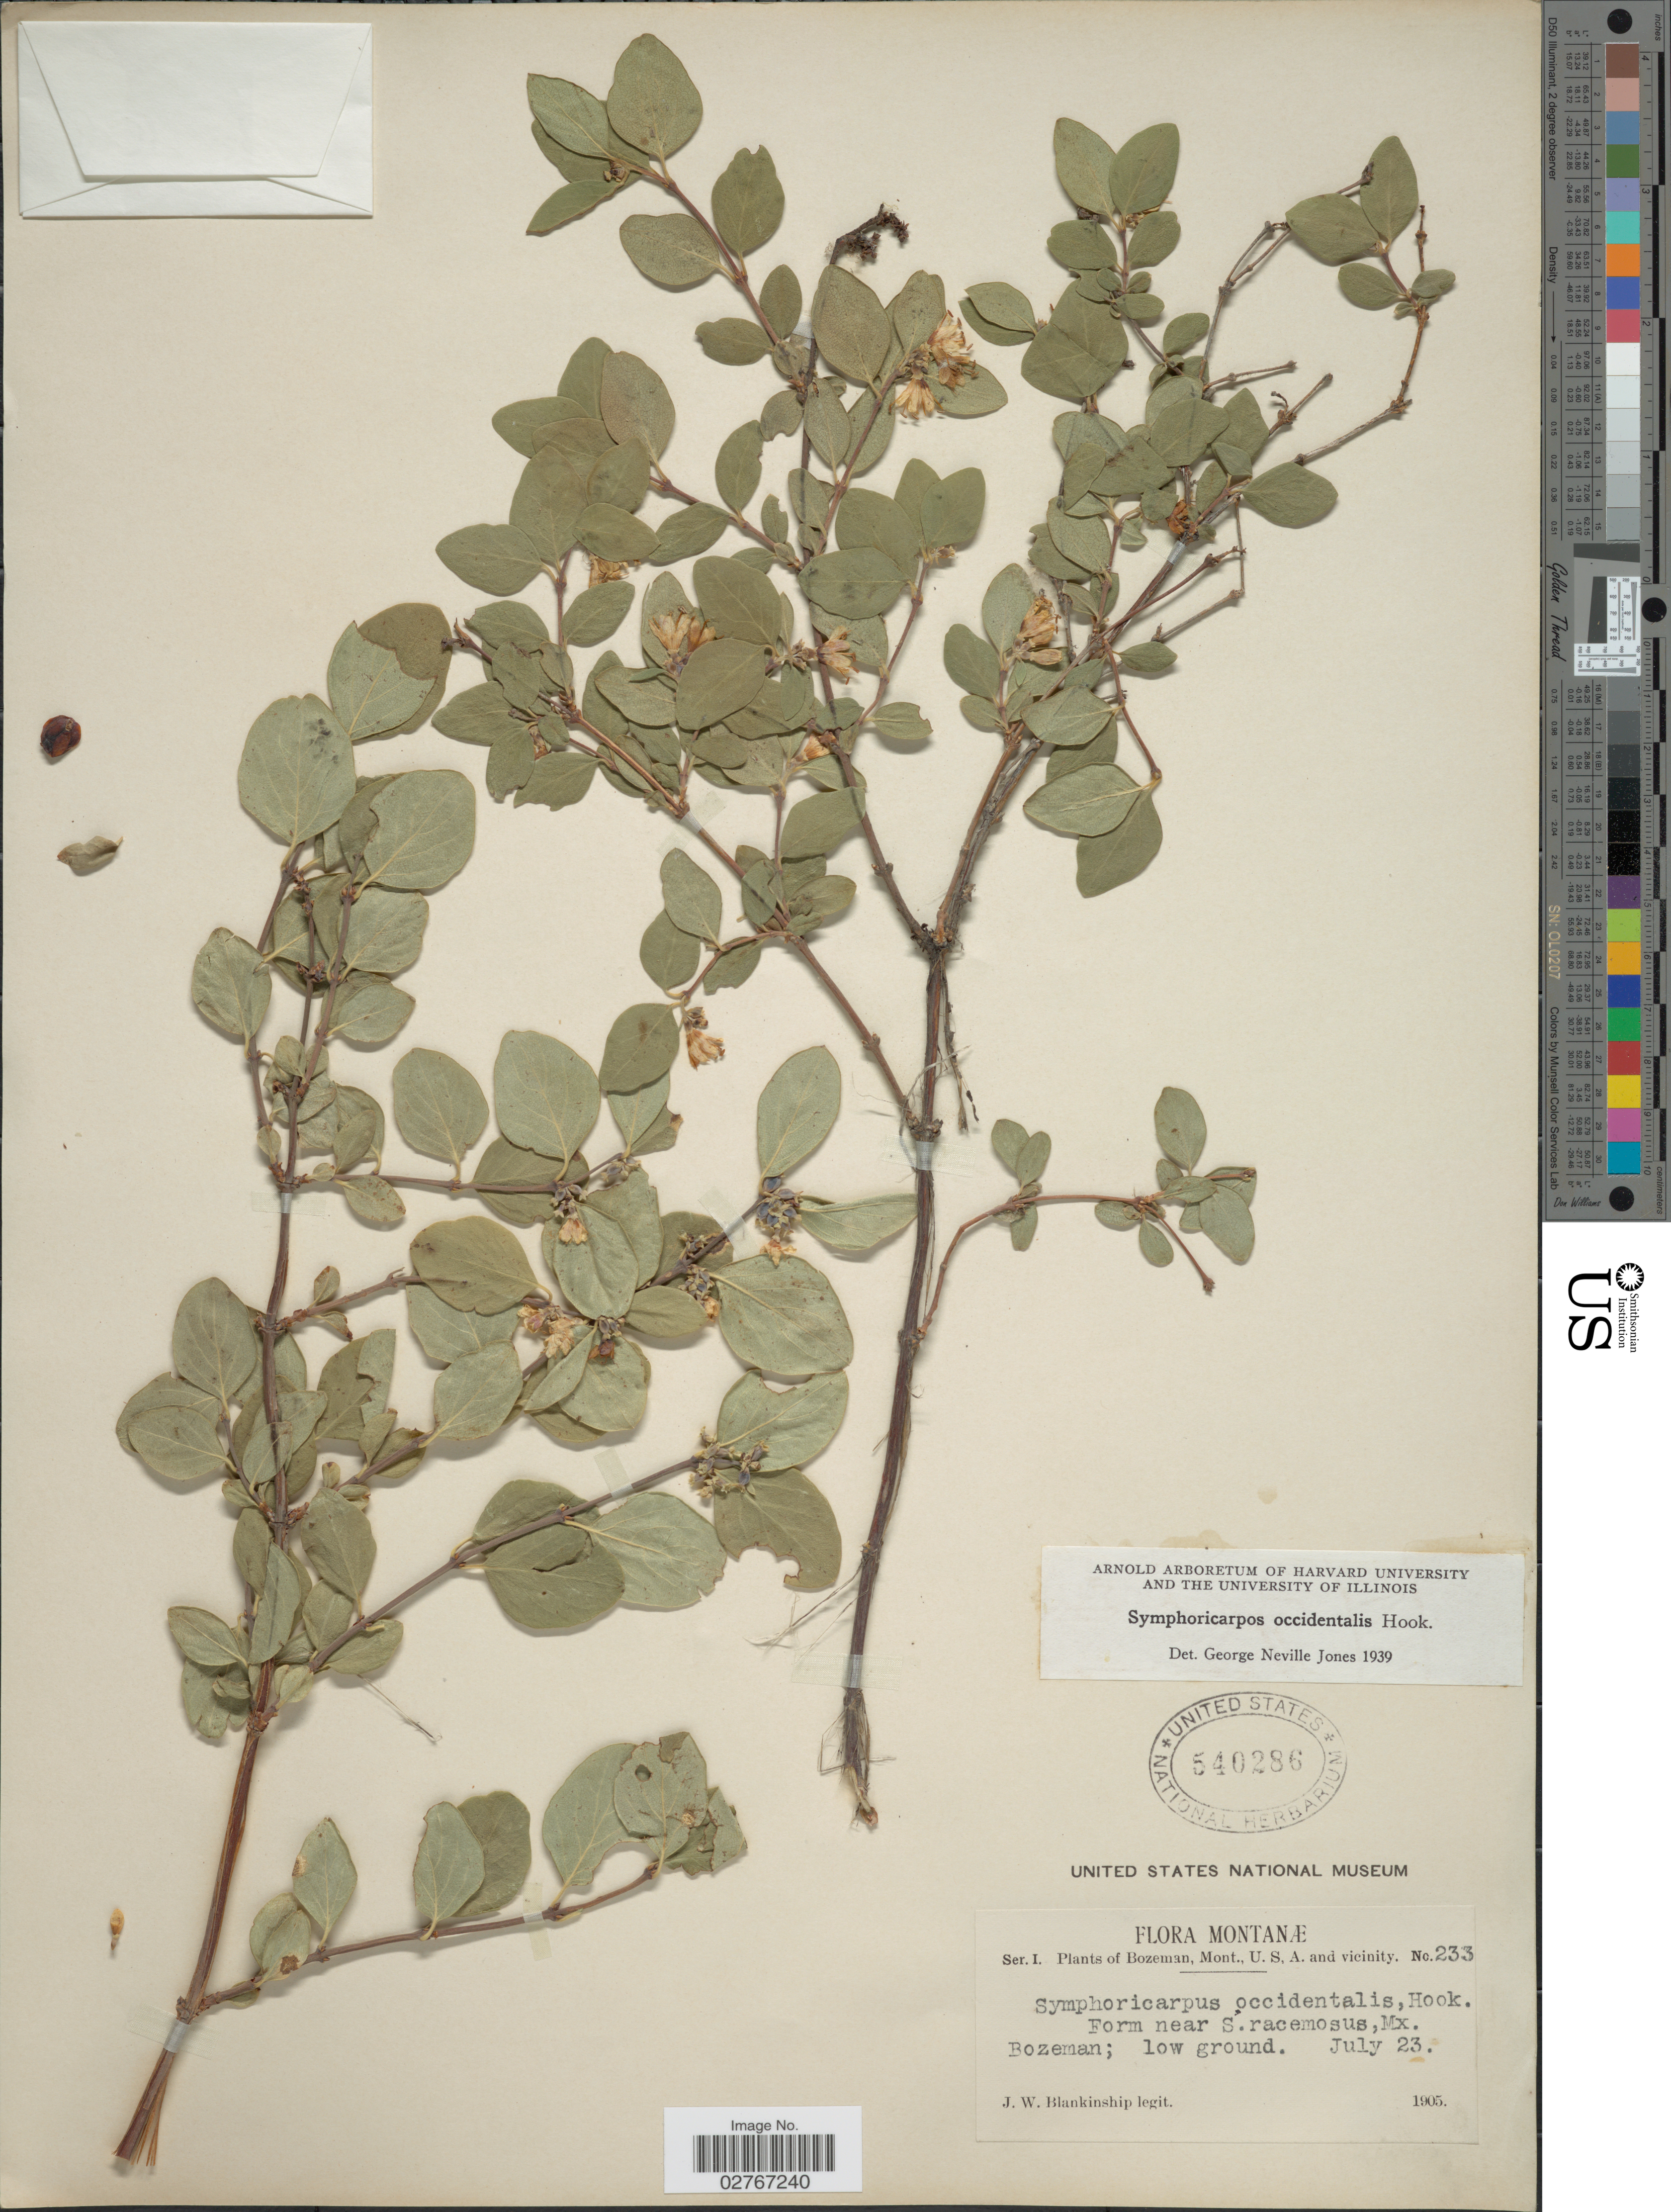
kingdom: Plantae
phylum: Tracheophyta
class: Magnoliopsida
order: Dipsacales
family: Caprifoliaceae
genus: Symphoricarpos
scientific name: Symphoricarpos occidentalis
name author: (R. Br.) Hook.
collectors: J. W. Blankinship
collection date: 1905-07-23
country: United States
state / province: Montana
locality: Montanæ, Bozeman, Mont., U.S.A. and vicinity.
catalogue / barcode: US 540286